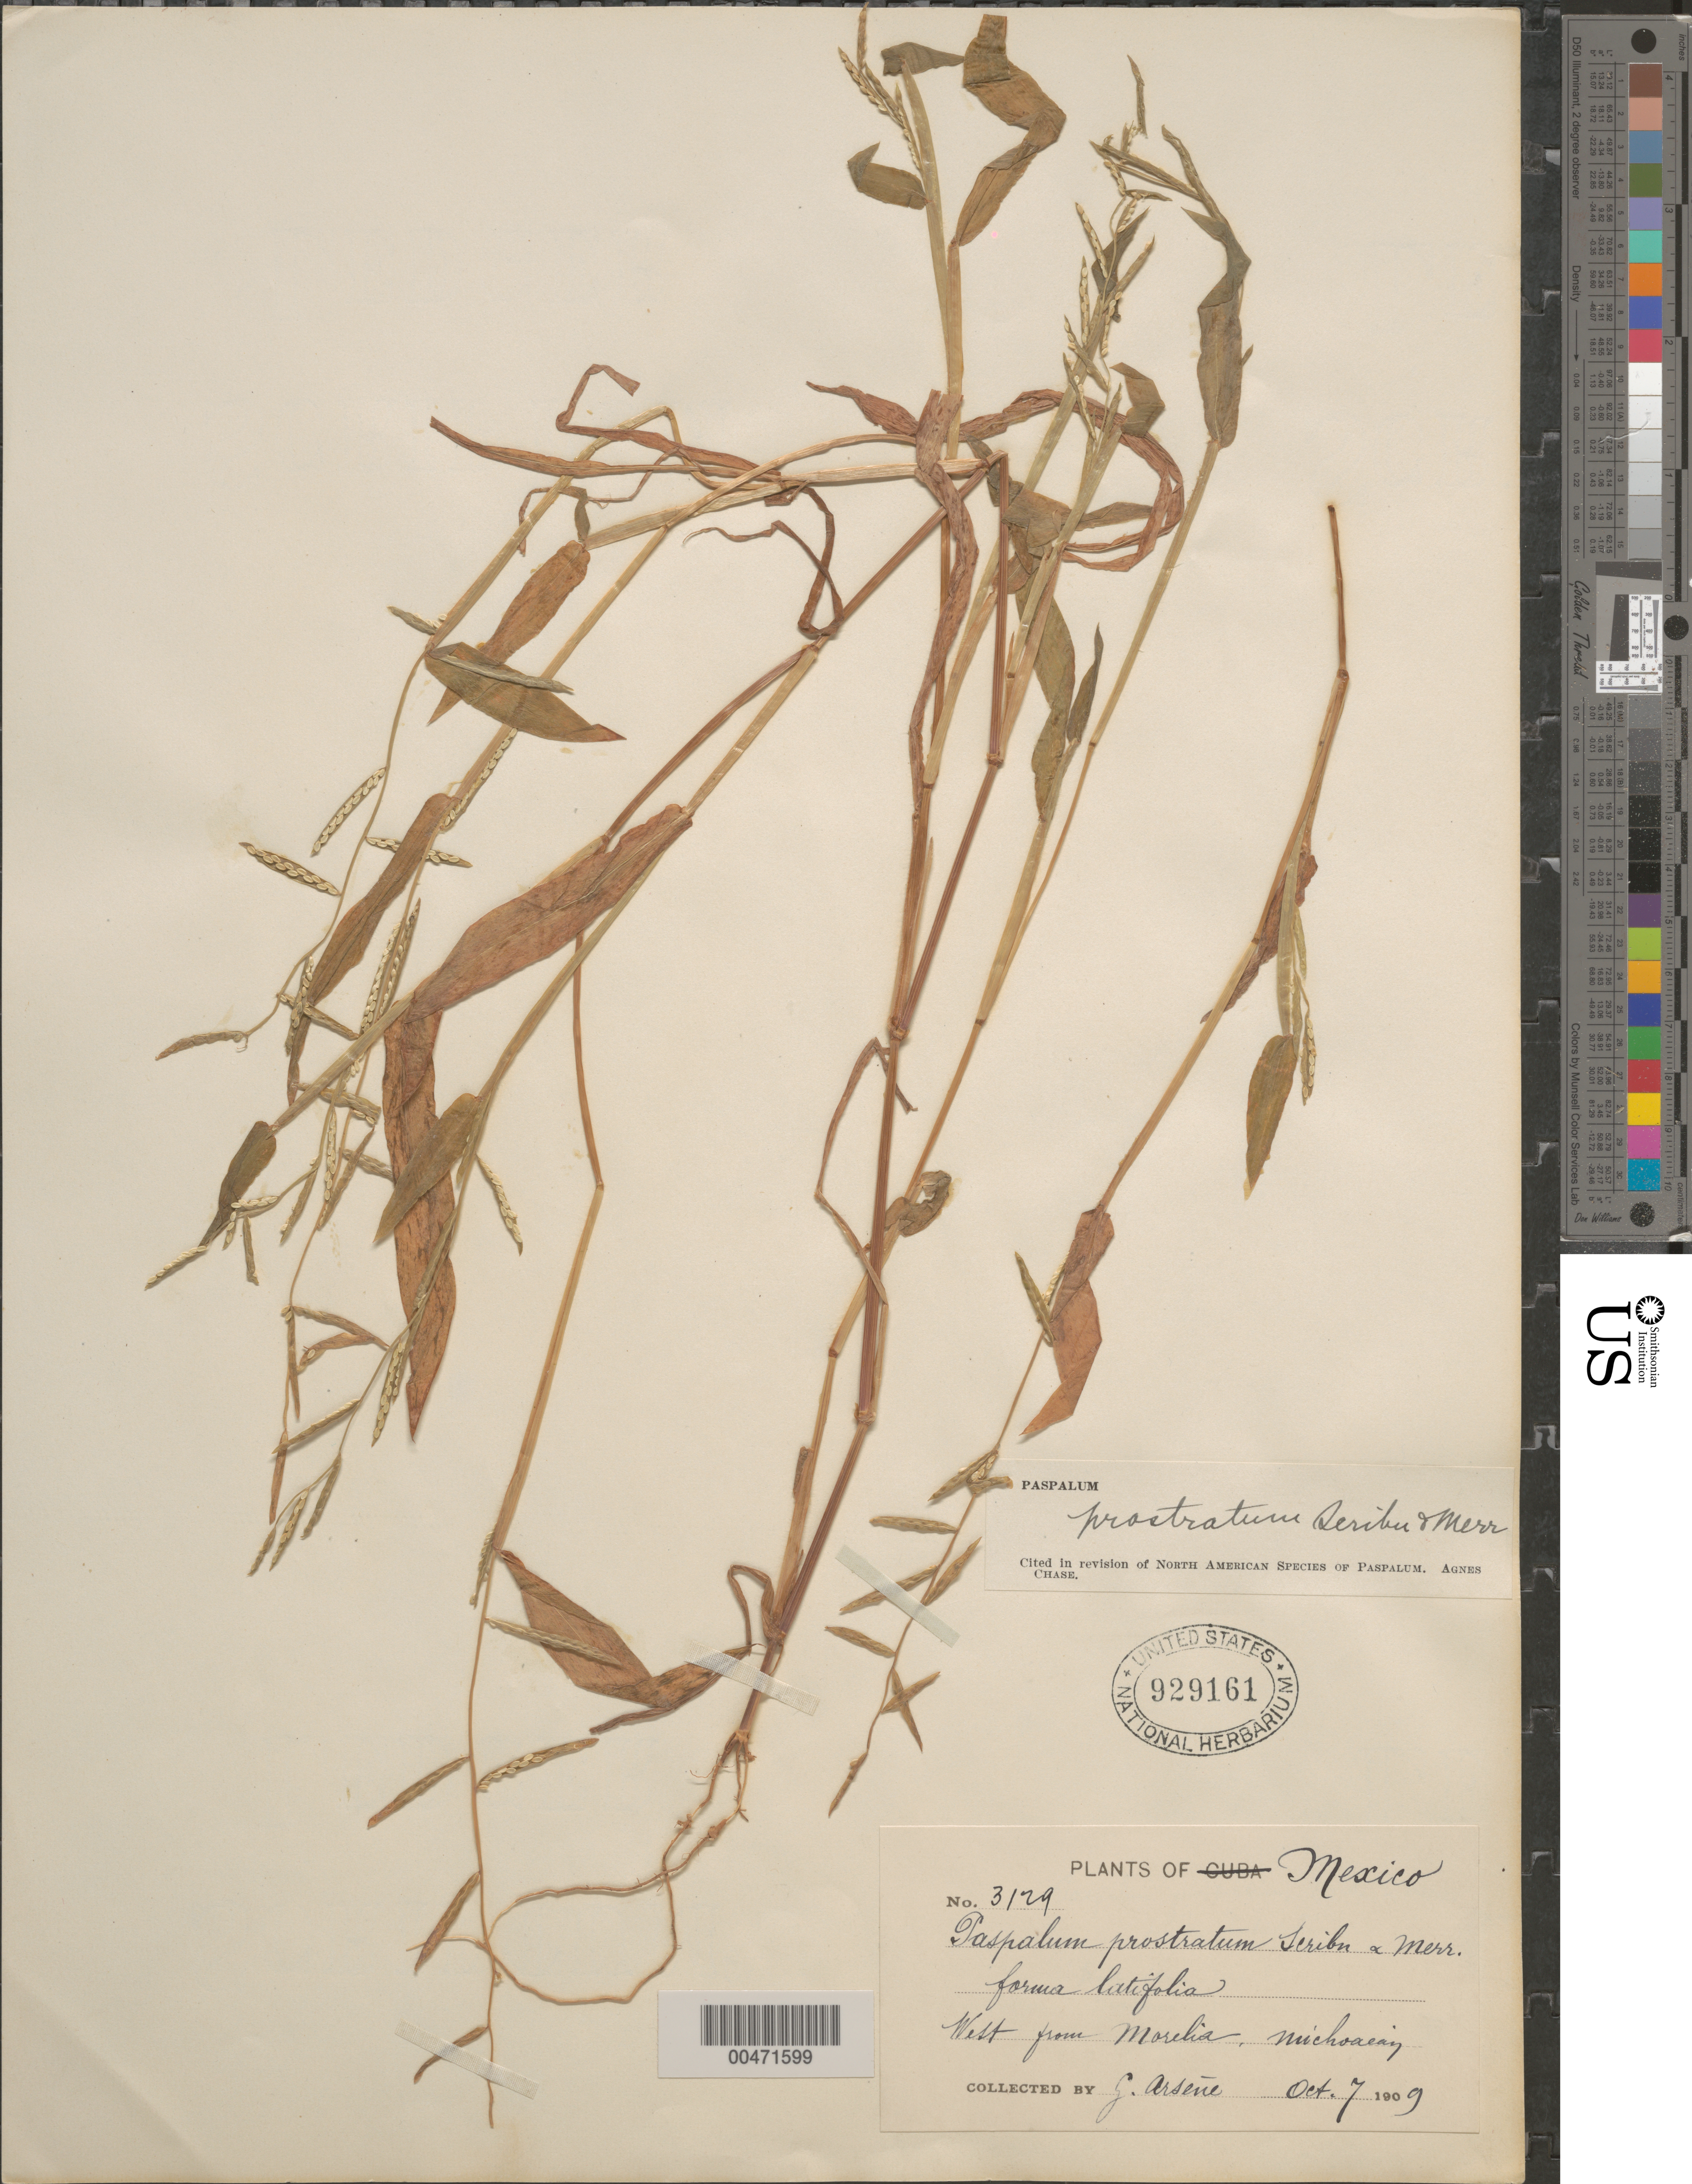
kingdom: Plantae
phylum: Tracheophyta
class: Liliopsida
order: Poales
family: Poaceae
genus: Paspalum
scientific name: Paspalum prostratum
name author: Scribn. & Merr.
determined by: Chase, [M.] Agnes, (US)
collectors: Bro. G. Arsène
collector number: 3129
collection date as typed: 7 Oct 1909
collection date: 1909-10-07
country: Mexico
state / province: Michoacán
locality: W from Morelia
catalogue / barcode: US 929161